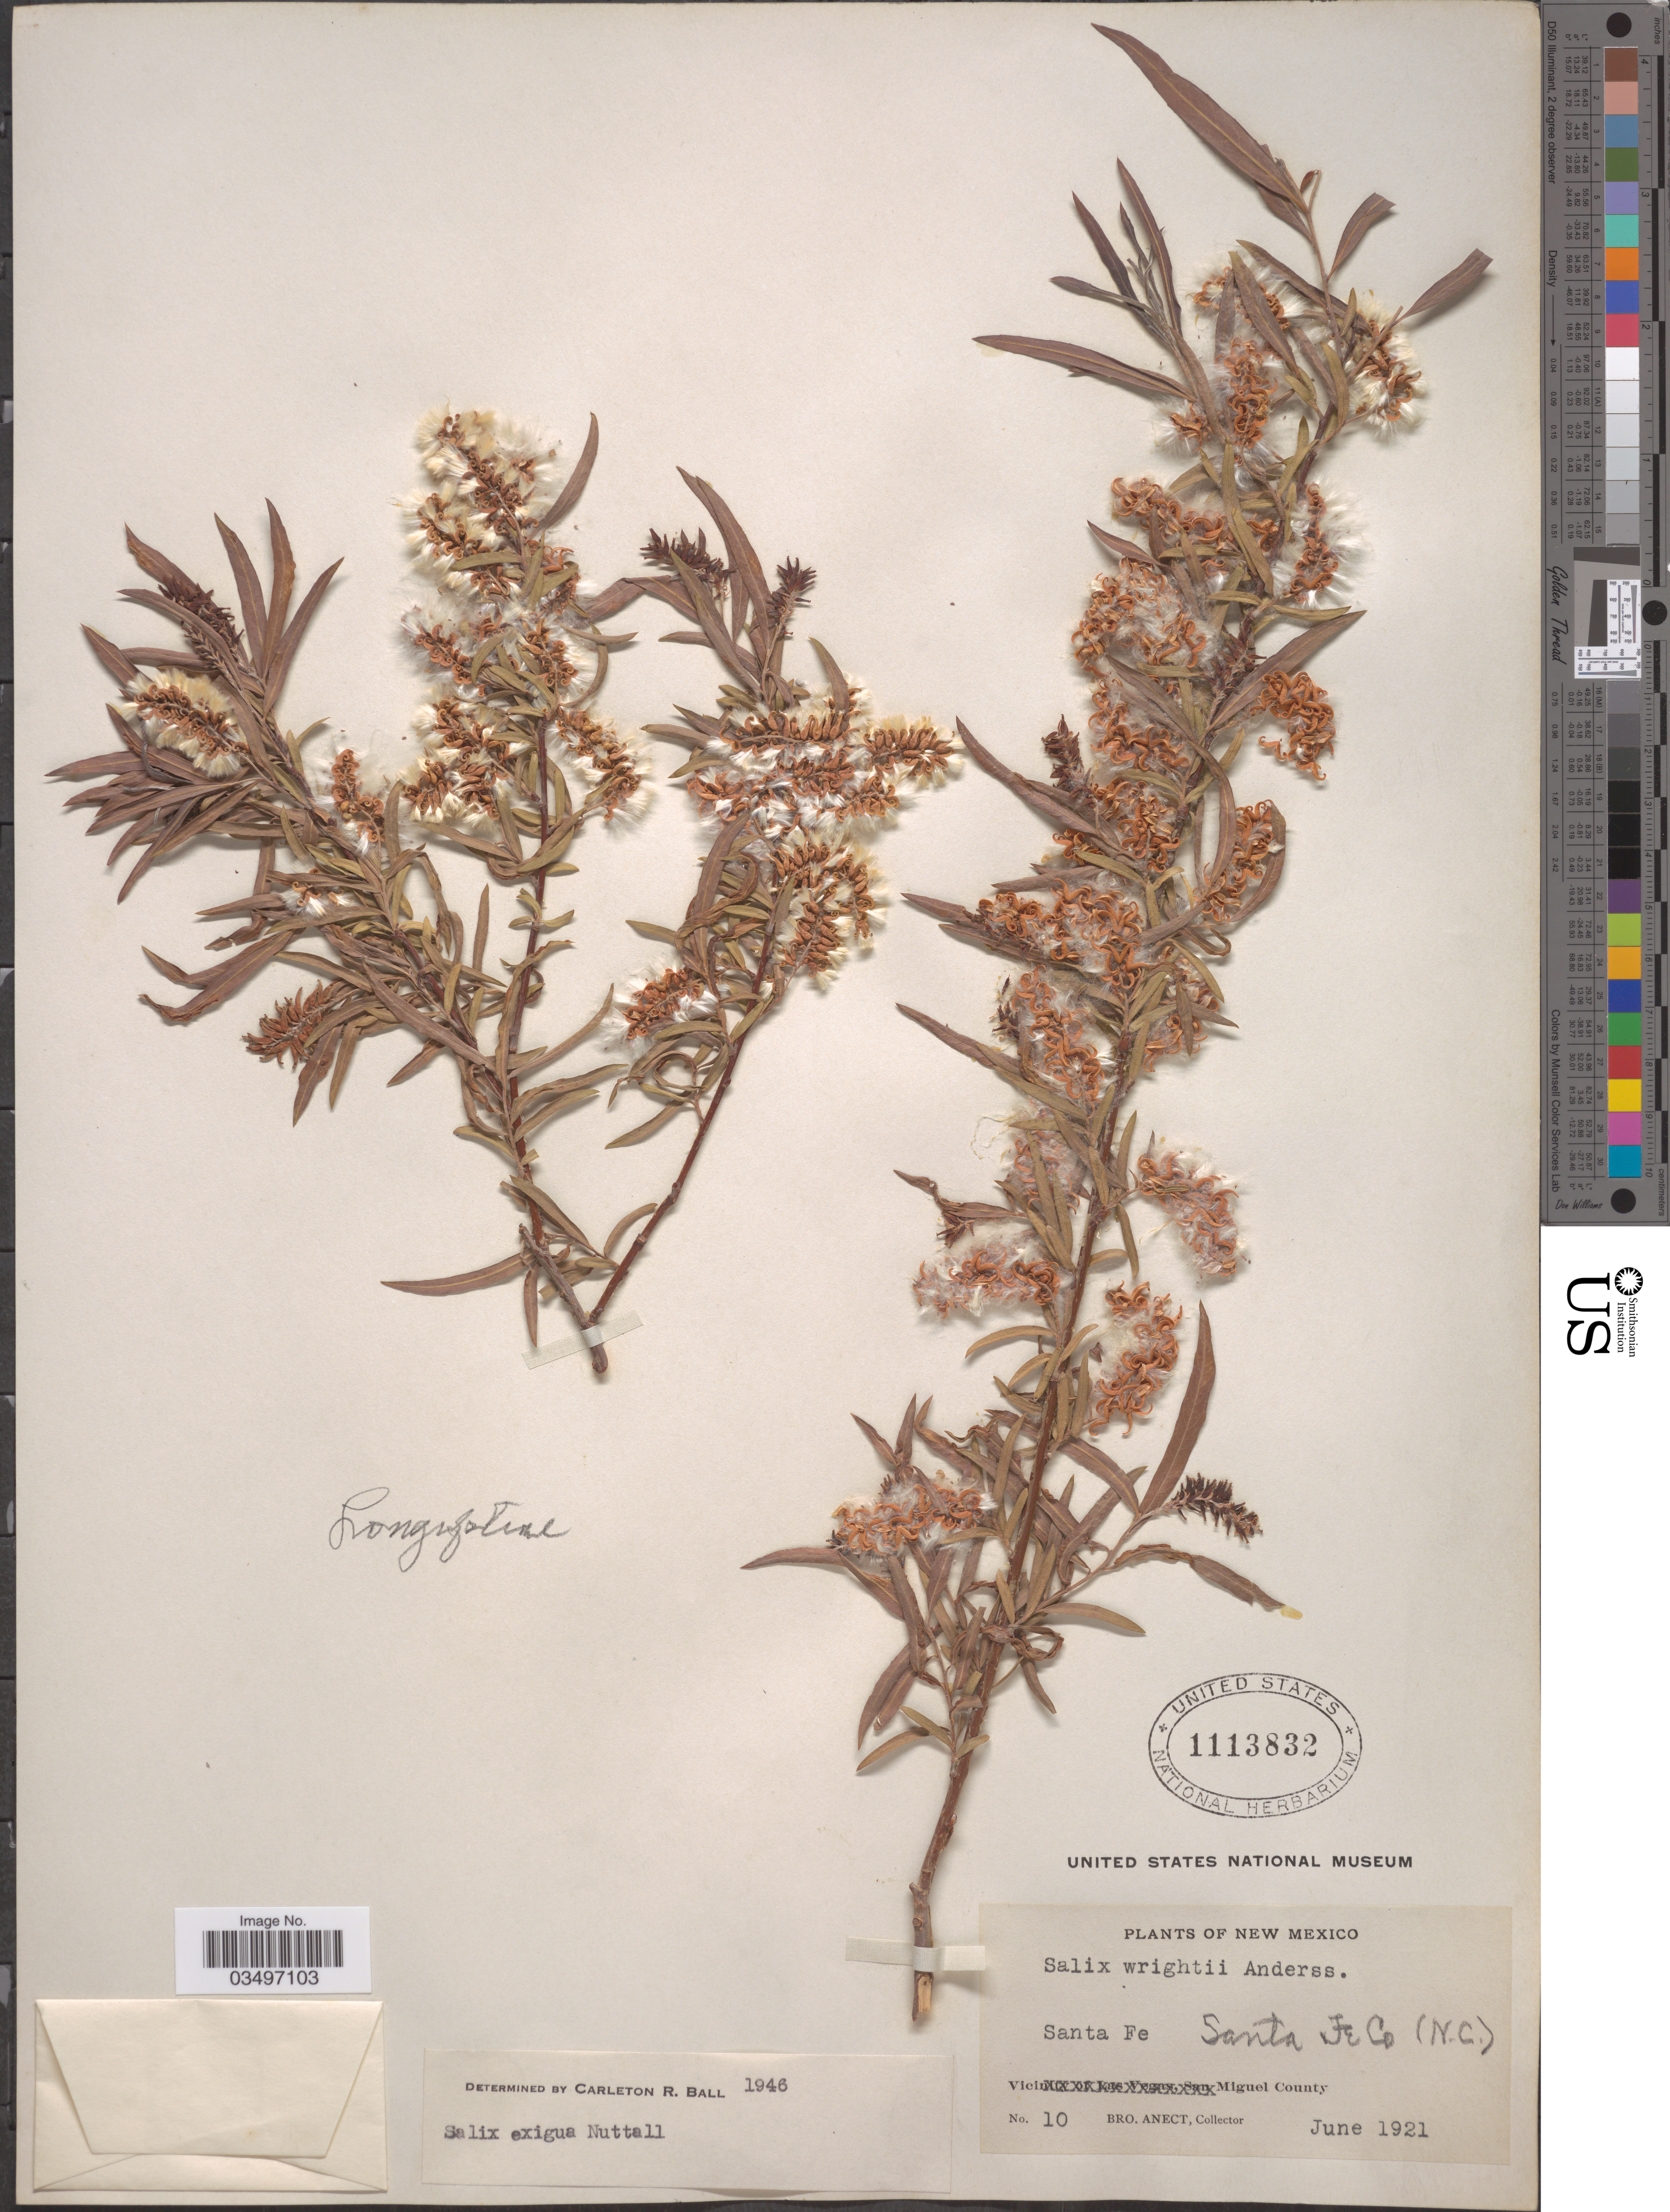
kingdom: Plantae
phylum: Tracheophyta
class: Magnoliopsida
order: Malpighiales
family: Salicaceae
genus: Salix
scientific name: Salix exigua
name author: Nutt.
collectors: B. Anect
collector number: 10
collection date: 1921-06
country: United States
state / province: New Mexico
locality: Santa Fe Santa Fe Co (N.C.) Miguel County.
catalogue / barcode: US 1113832